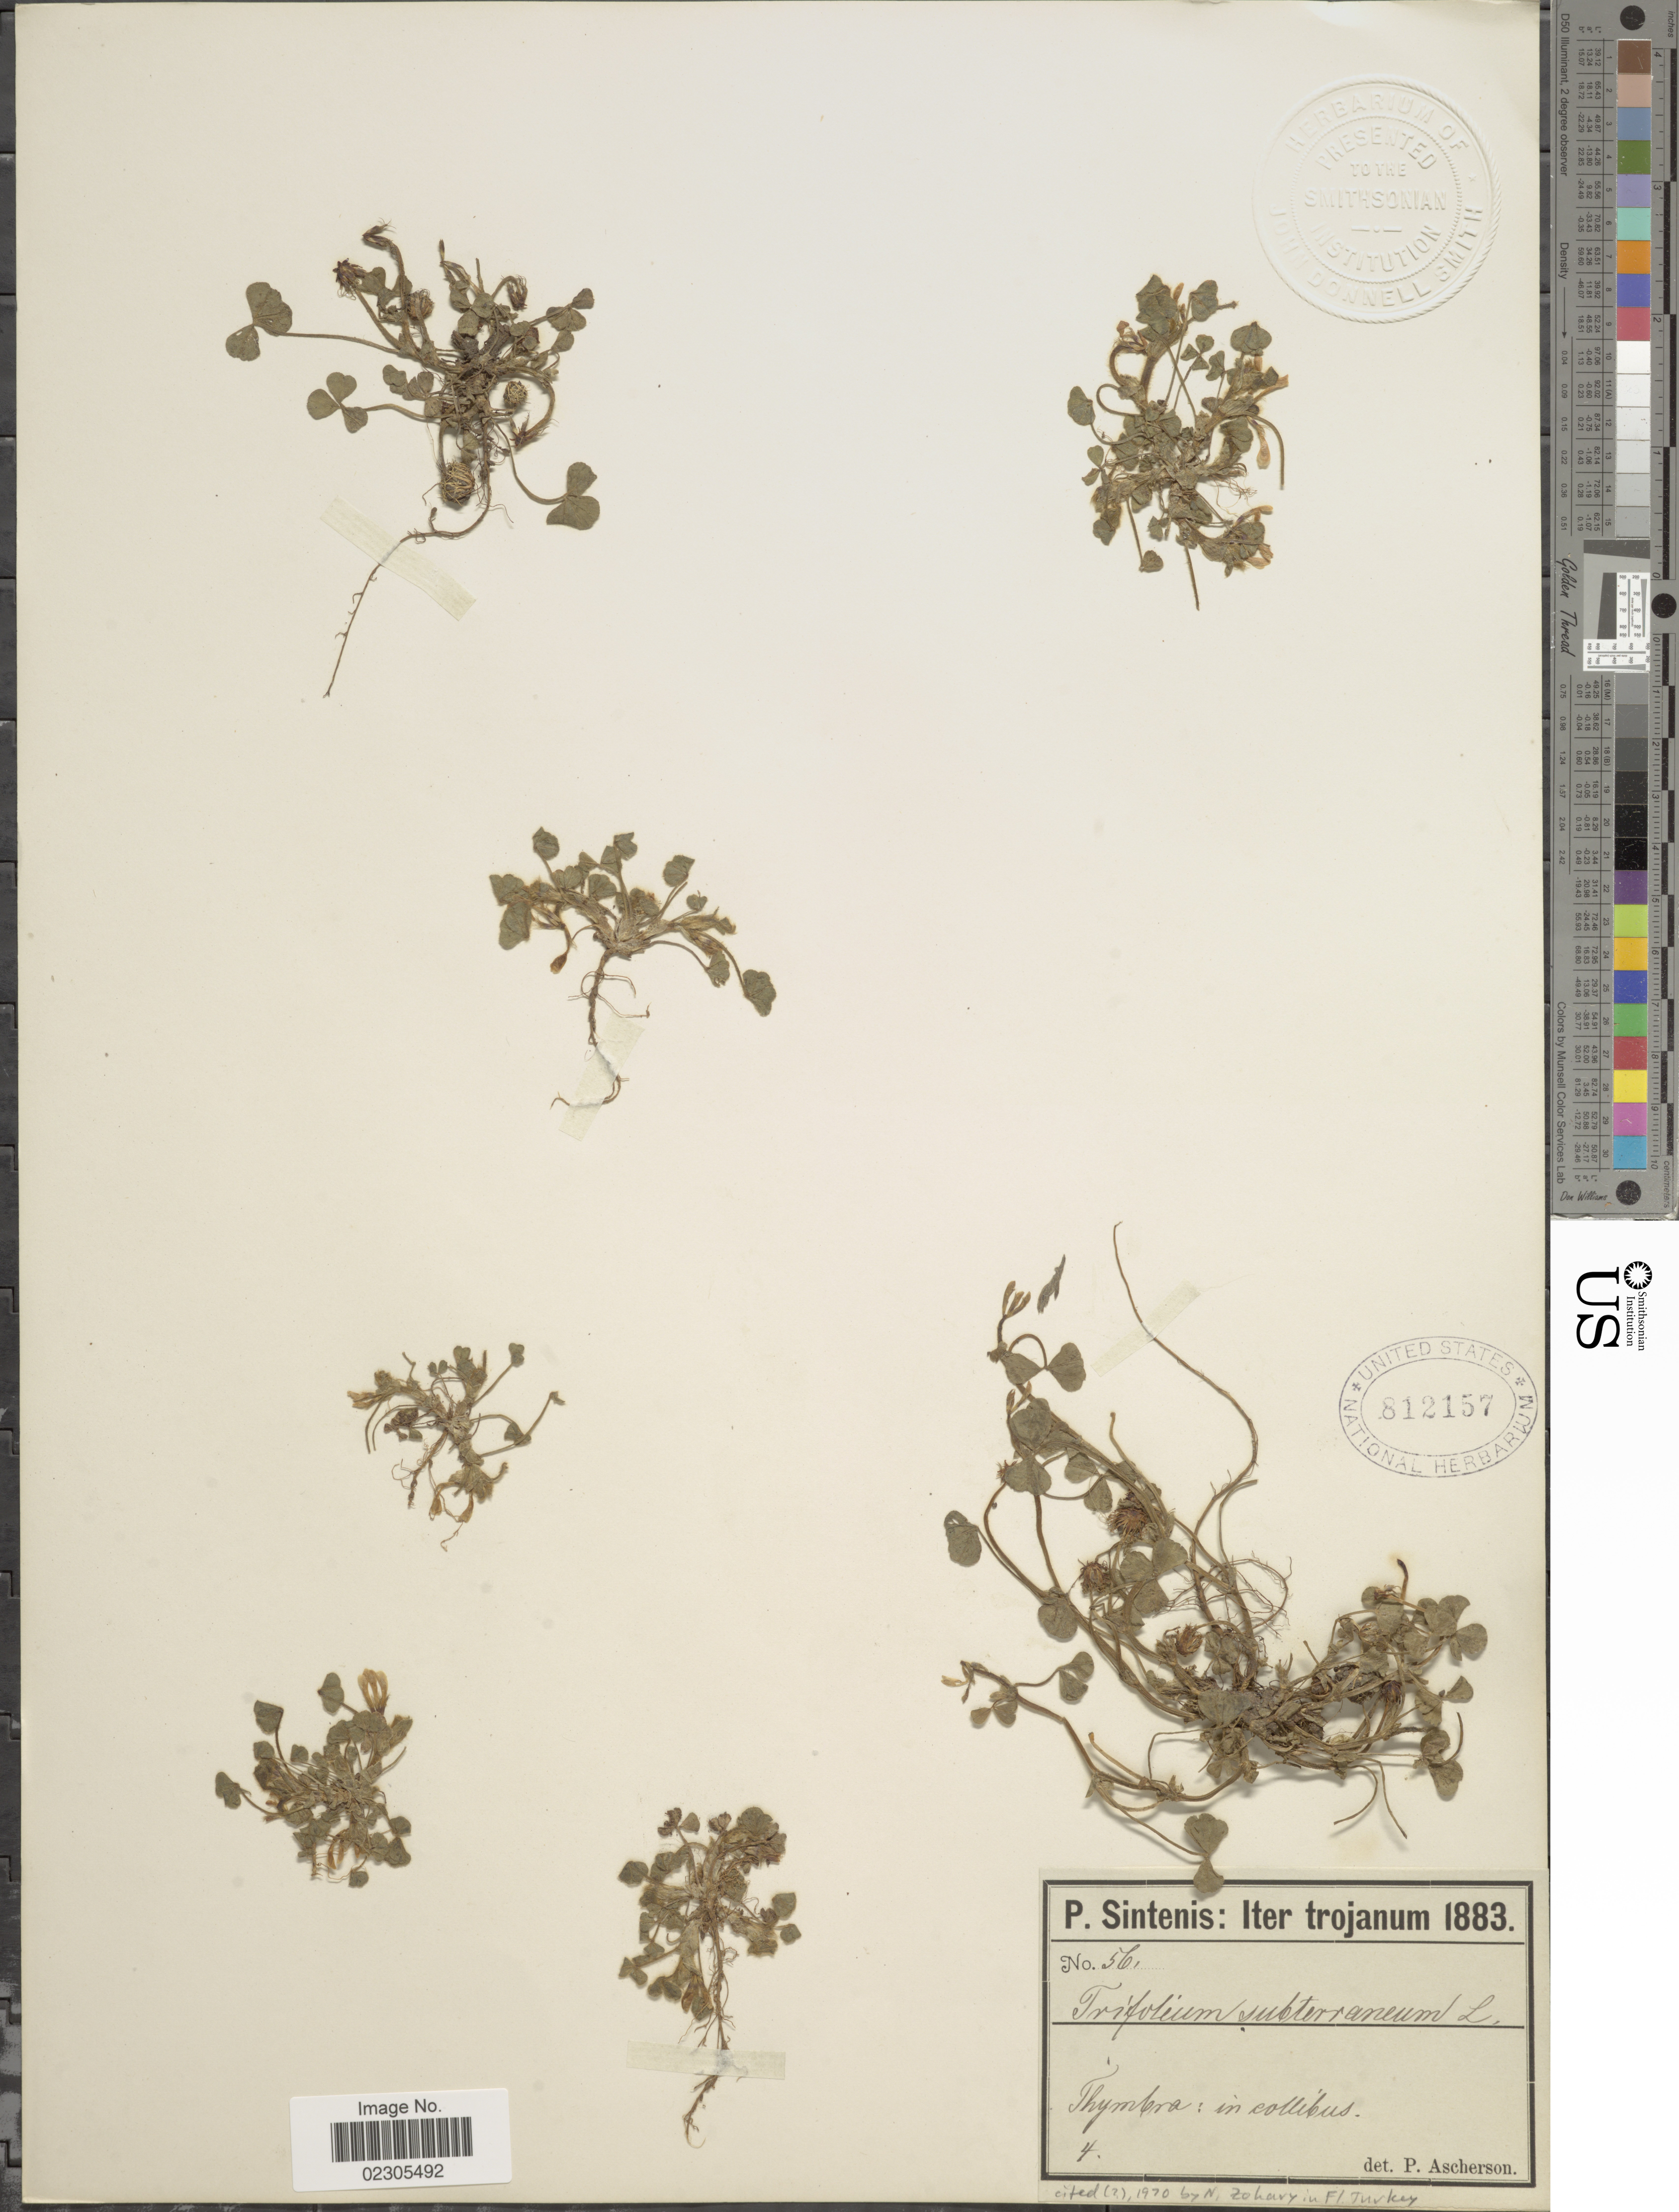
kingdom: Plantae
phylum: Tracheophyta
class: Magnoliopsida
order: Fabales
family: Fabaceae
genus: Trifolium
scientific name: Trifolium subterraneum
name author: L.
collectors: P. Sintenis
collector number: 56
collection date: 1883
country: Turkey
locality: Thymbra: in collibus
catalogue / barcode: US 812157